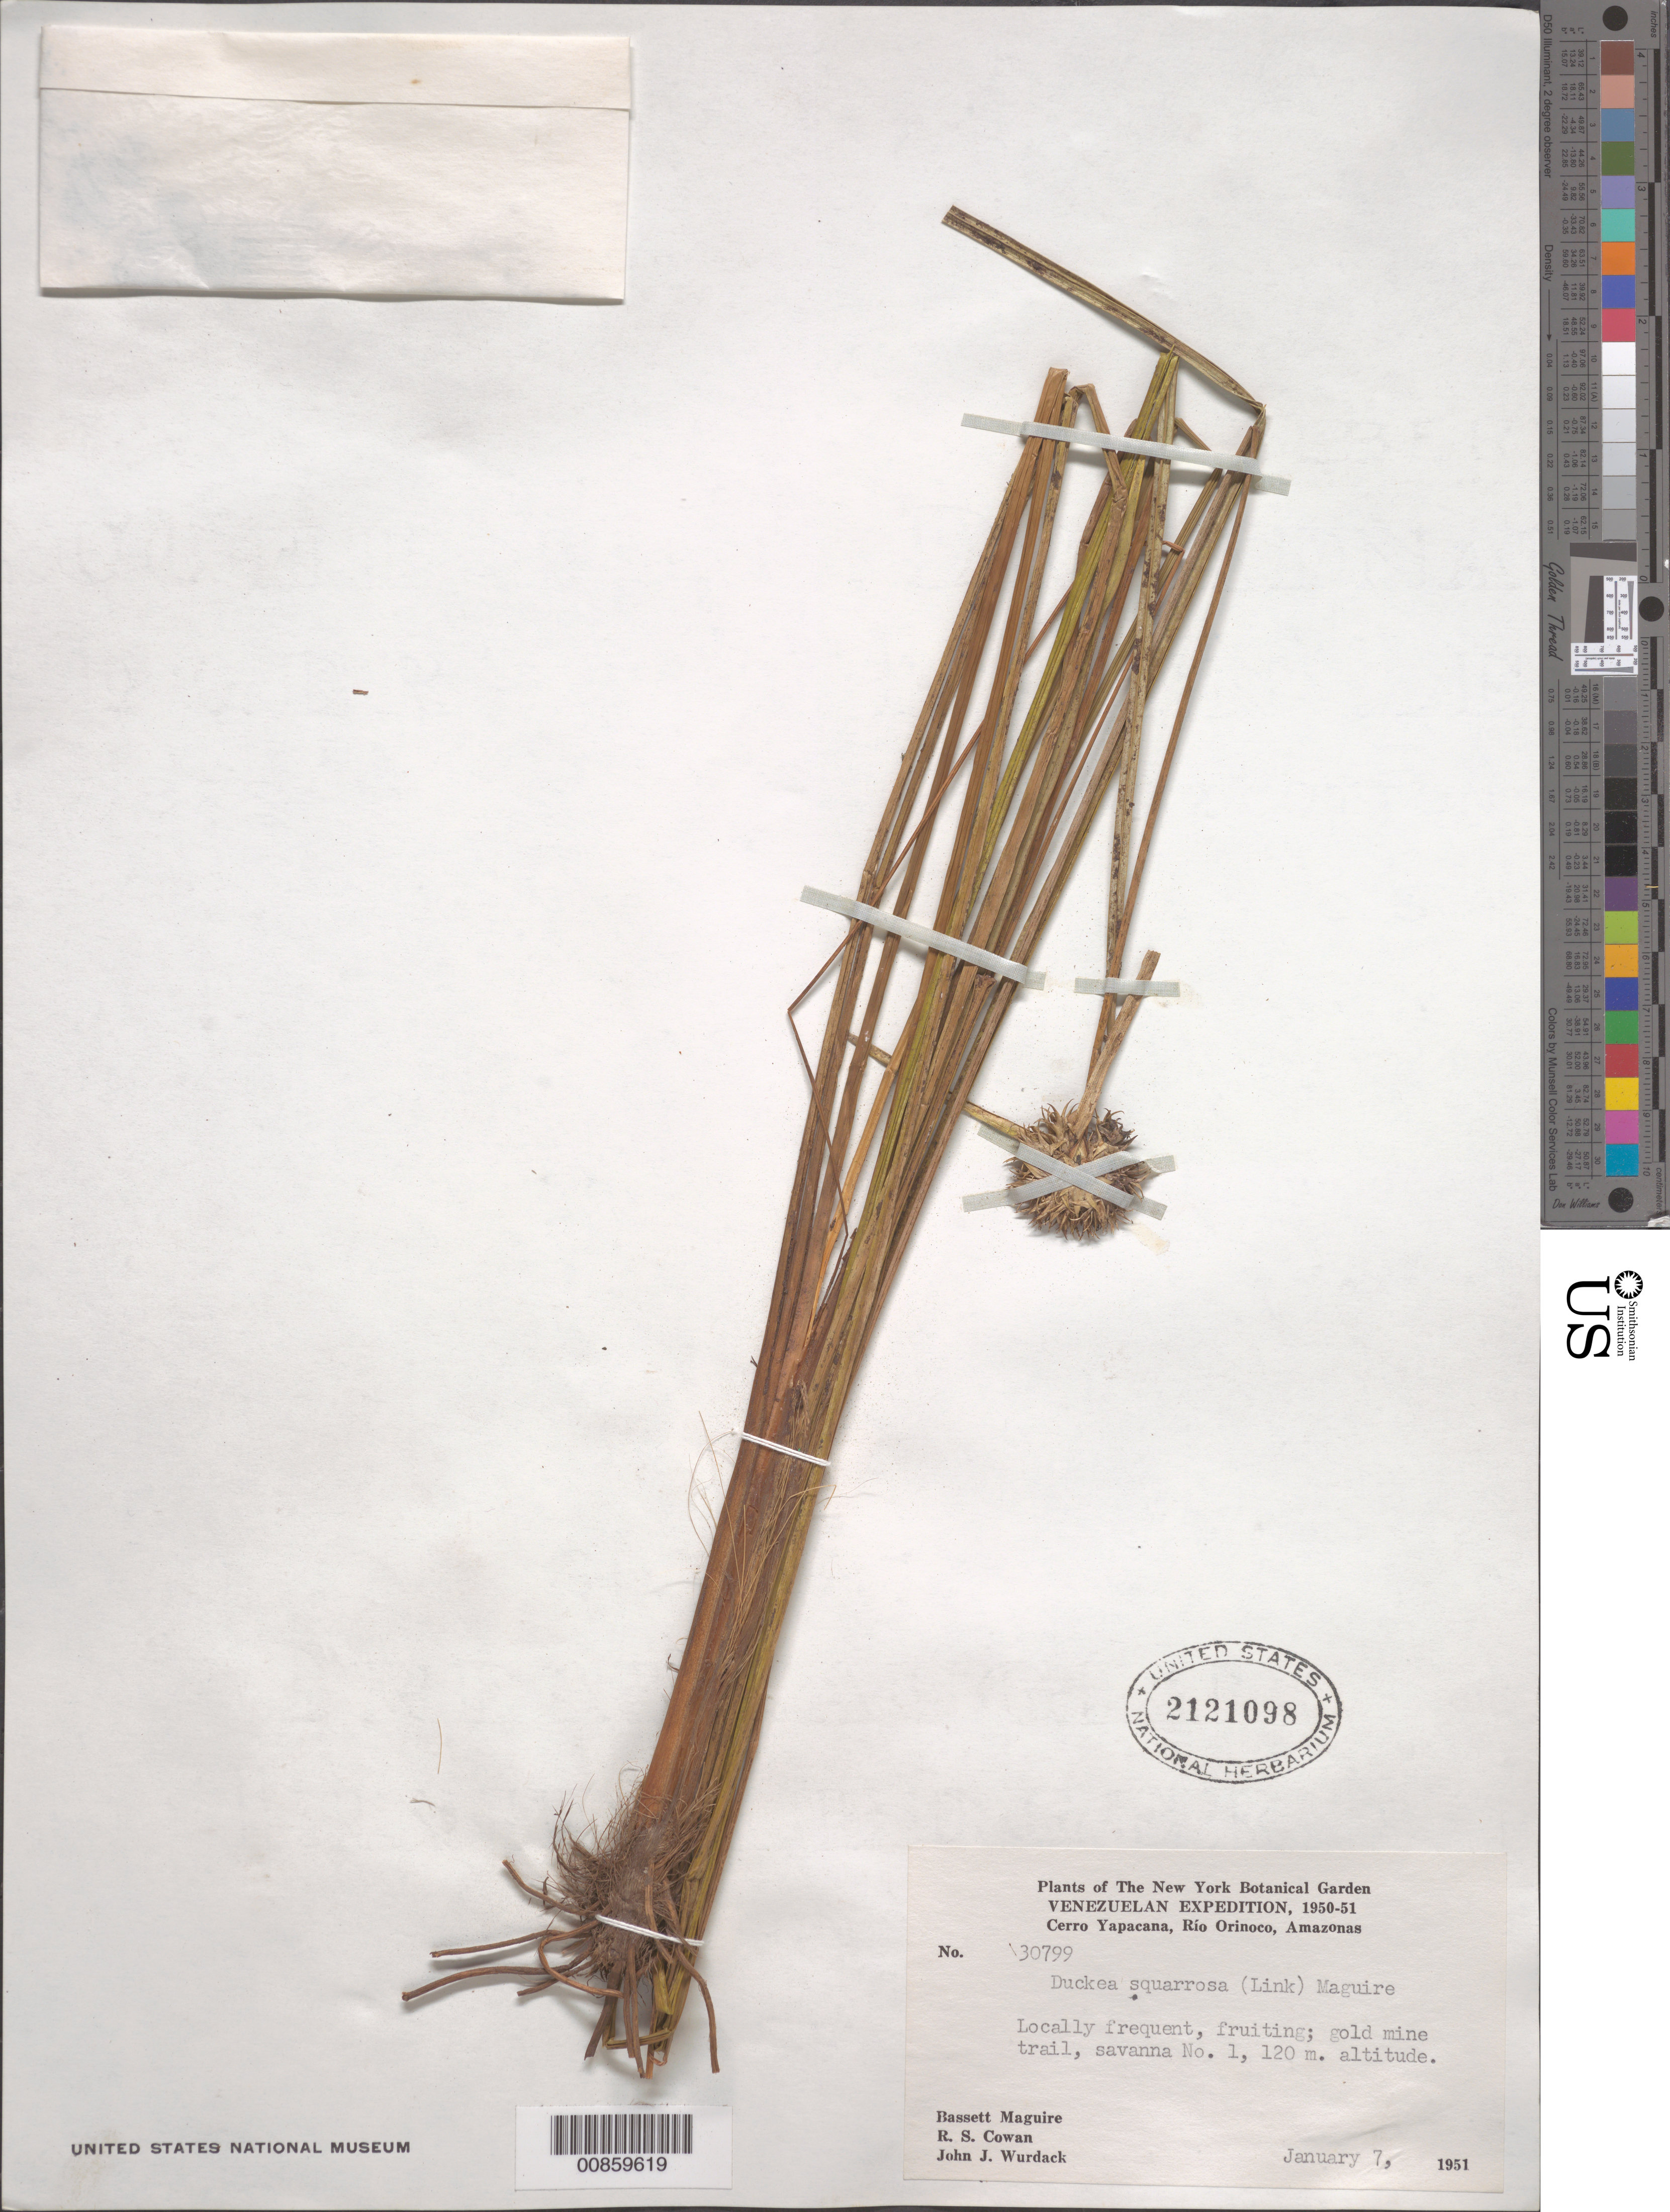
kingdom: Plantae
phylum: Tracheophyta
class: Liliopsida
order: Poales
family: Rapateaceae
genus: Duckea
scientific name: Duckea squarrosa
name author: (Willd.) Maguire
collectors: B. Maguire, R. S. Cowan & J. J. Wurdack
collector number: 30799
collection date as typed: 7-Jan-51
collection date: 1951-01-07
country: Venezuela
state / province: Amazonas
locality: Cerro Yapacána, Río Orinoco, gold mine trail, Savanna I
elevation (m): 120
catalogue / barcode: US 2121098